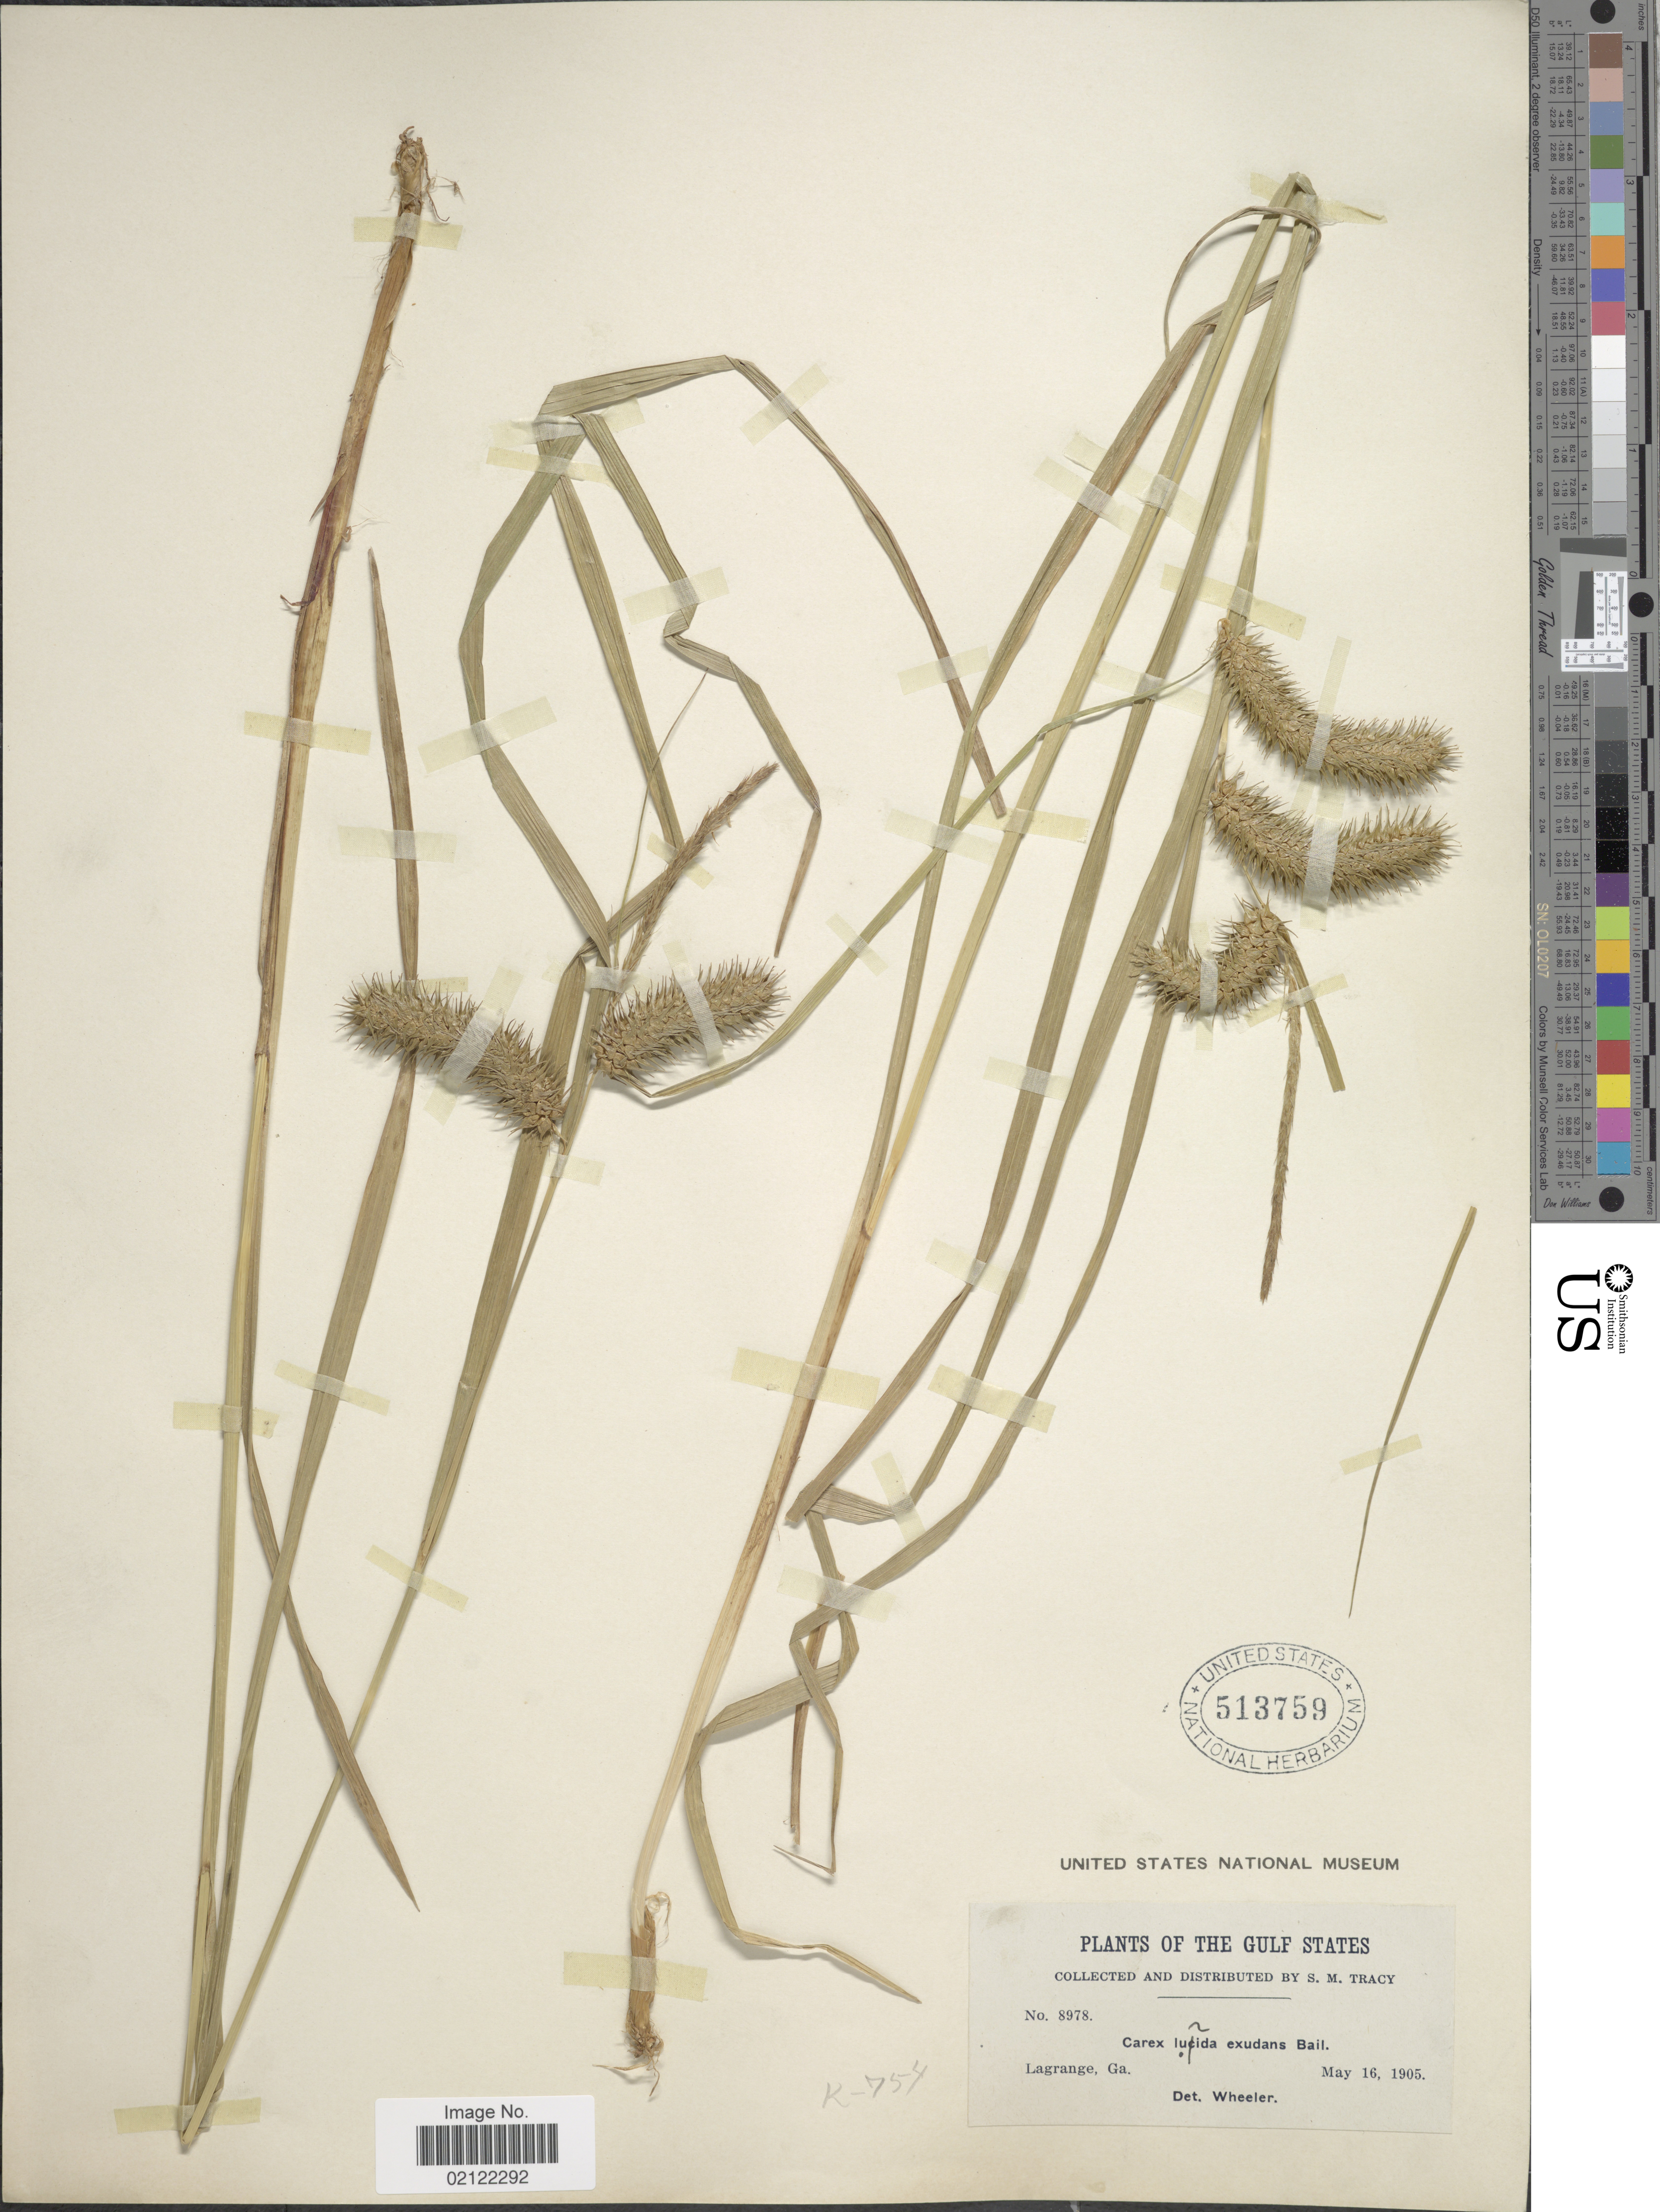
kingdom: Plantae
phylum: Tracheophyta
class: Liliopsida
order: Poales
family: Cyperaceae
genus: Carex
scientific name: Carex lurida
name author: Wahlenb.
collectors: S. M. Tracy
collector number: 8978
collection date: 1905-05-16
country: United States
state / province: Georgia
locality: Gulf States. Lagrange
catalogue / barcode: US 513759